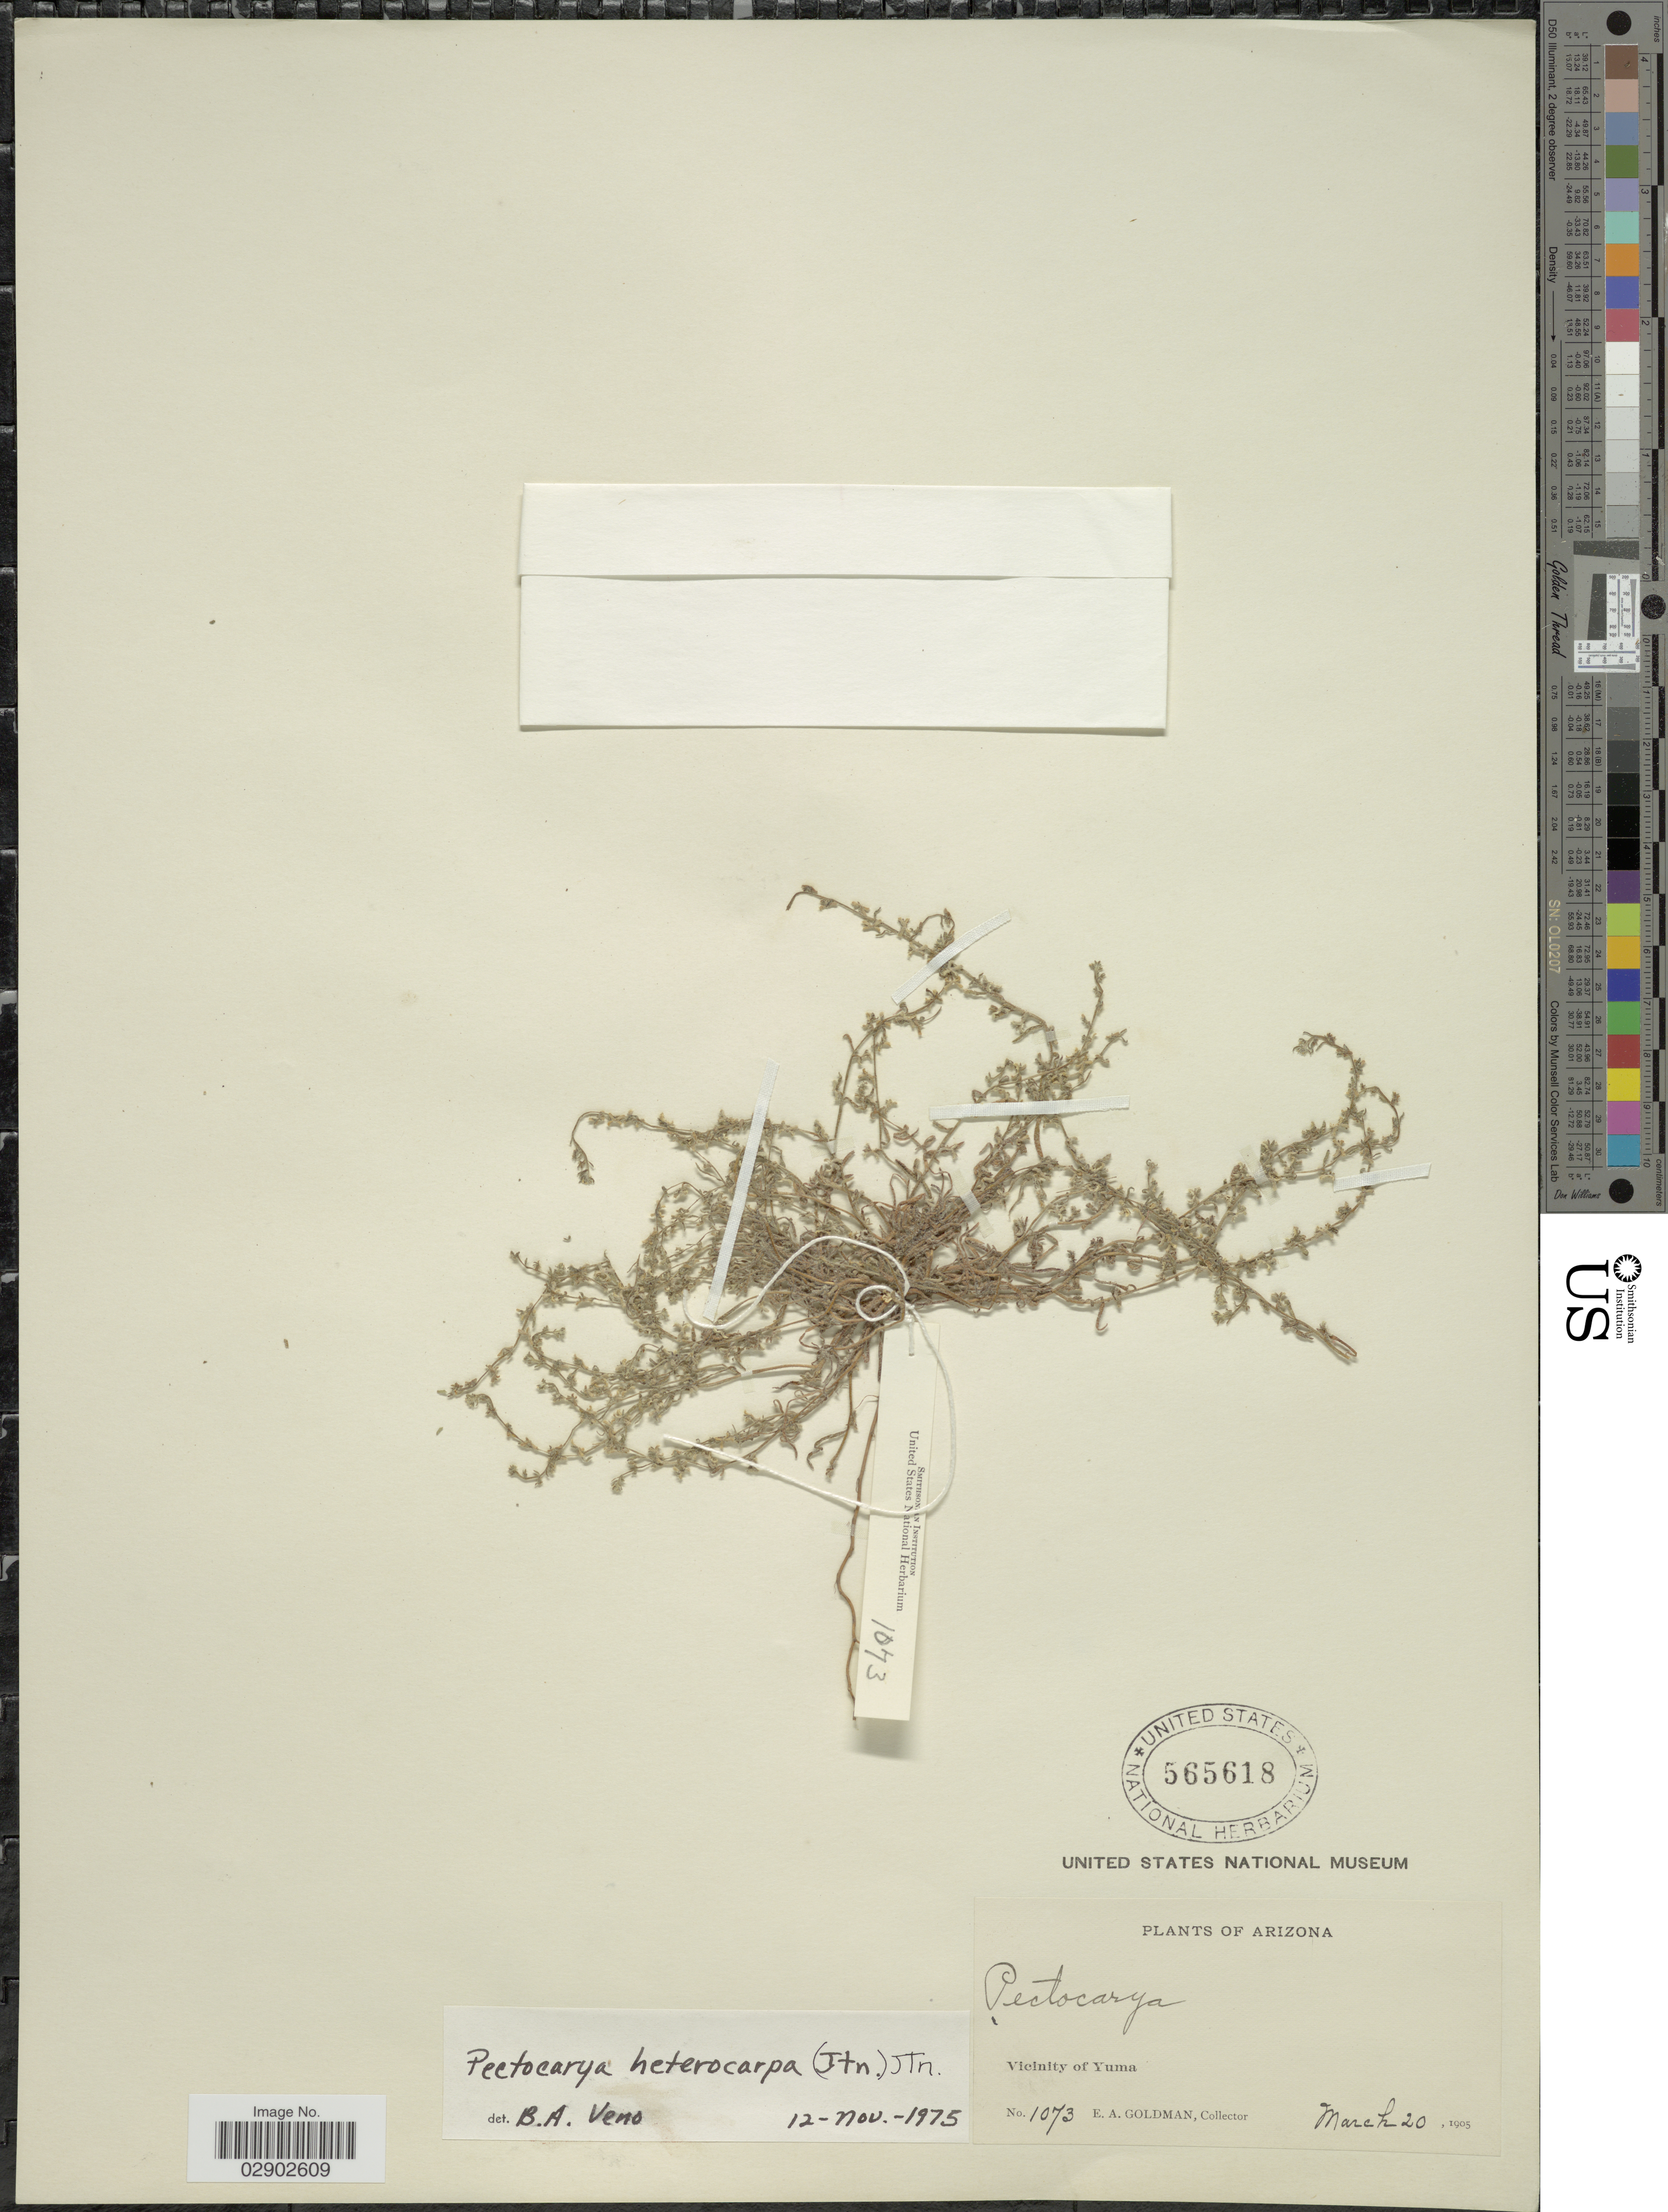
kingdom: Plantae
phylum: Tracheophyta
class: Magnoliopsida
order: Boraginales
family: Boraginaceae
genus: Pectocarya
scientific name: Pectocarya heterocarpa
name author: (I.M. Johnst.) I.M. Johnst.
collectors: E. A. Goldman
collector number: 1073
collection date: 1905-03-20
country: United States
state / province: Arizona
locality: Vicinity of Yuma.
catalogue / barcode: US 565618